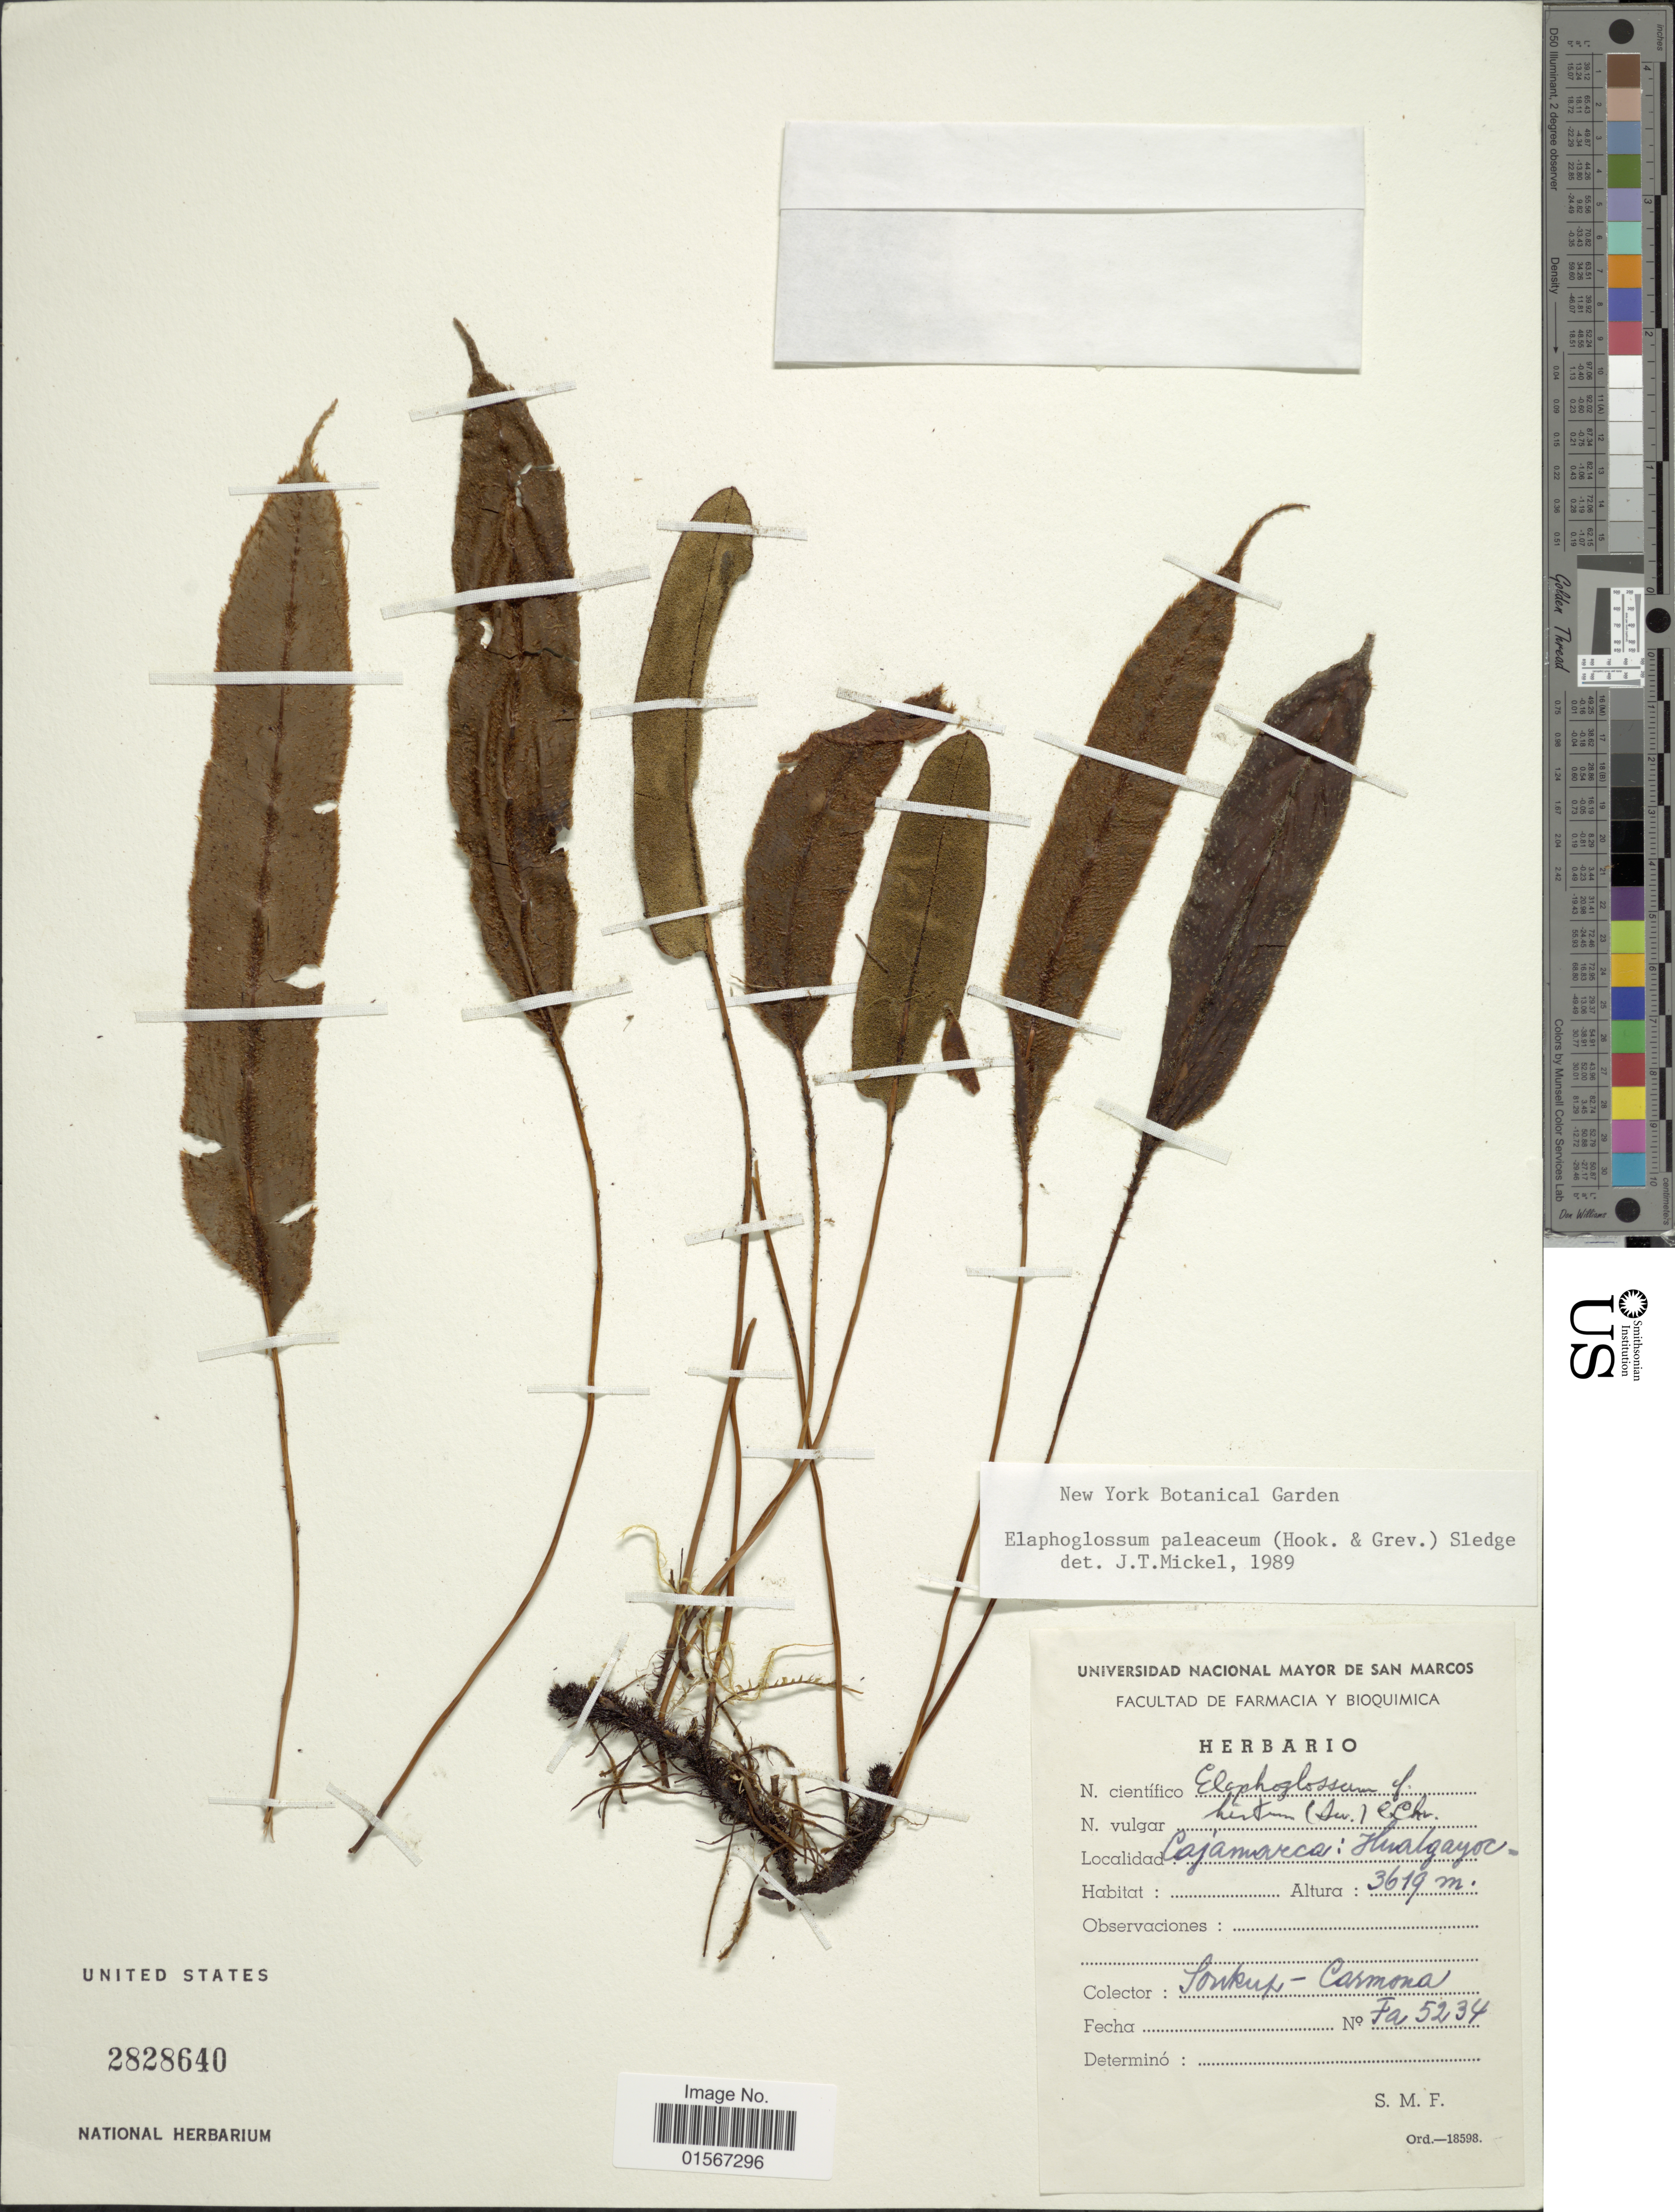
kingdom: Plantae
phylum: Tracheophyta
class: Polypodiopsida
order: Polypodiales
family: Dryopteridaceae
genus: Elaphoglossum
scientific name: Elaphoglossum paleaceum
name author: (Hook. & Grev.) Sledge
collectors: -- Soukup & Carmona, --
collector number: Fa5234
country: Peru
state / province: Cajamarca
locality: Cajamarca: Hualgayoc.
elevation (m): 3619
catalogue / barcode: US 2828640